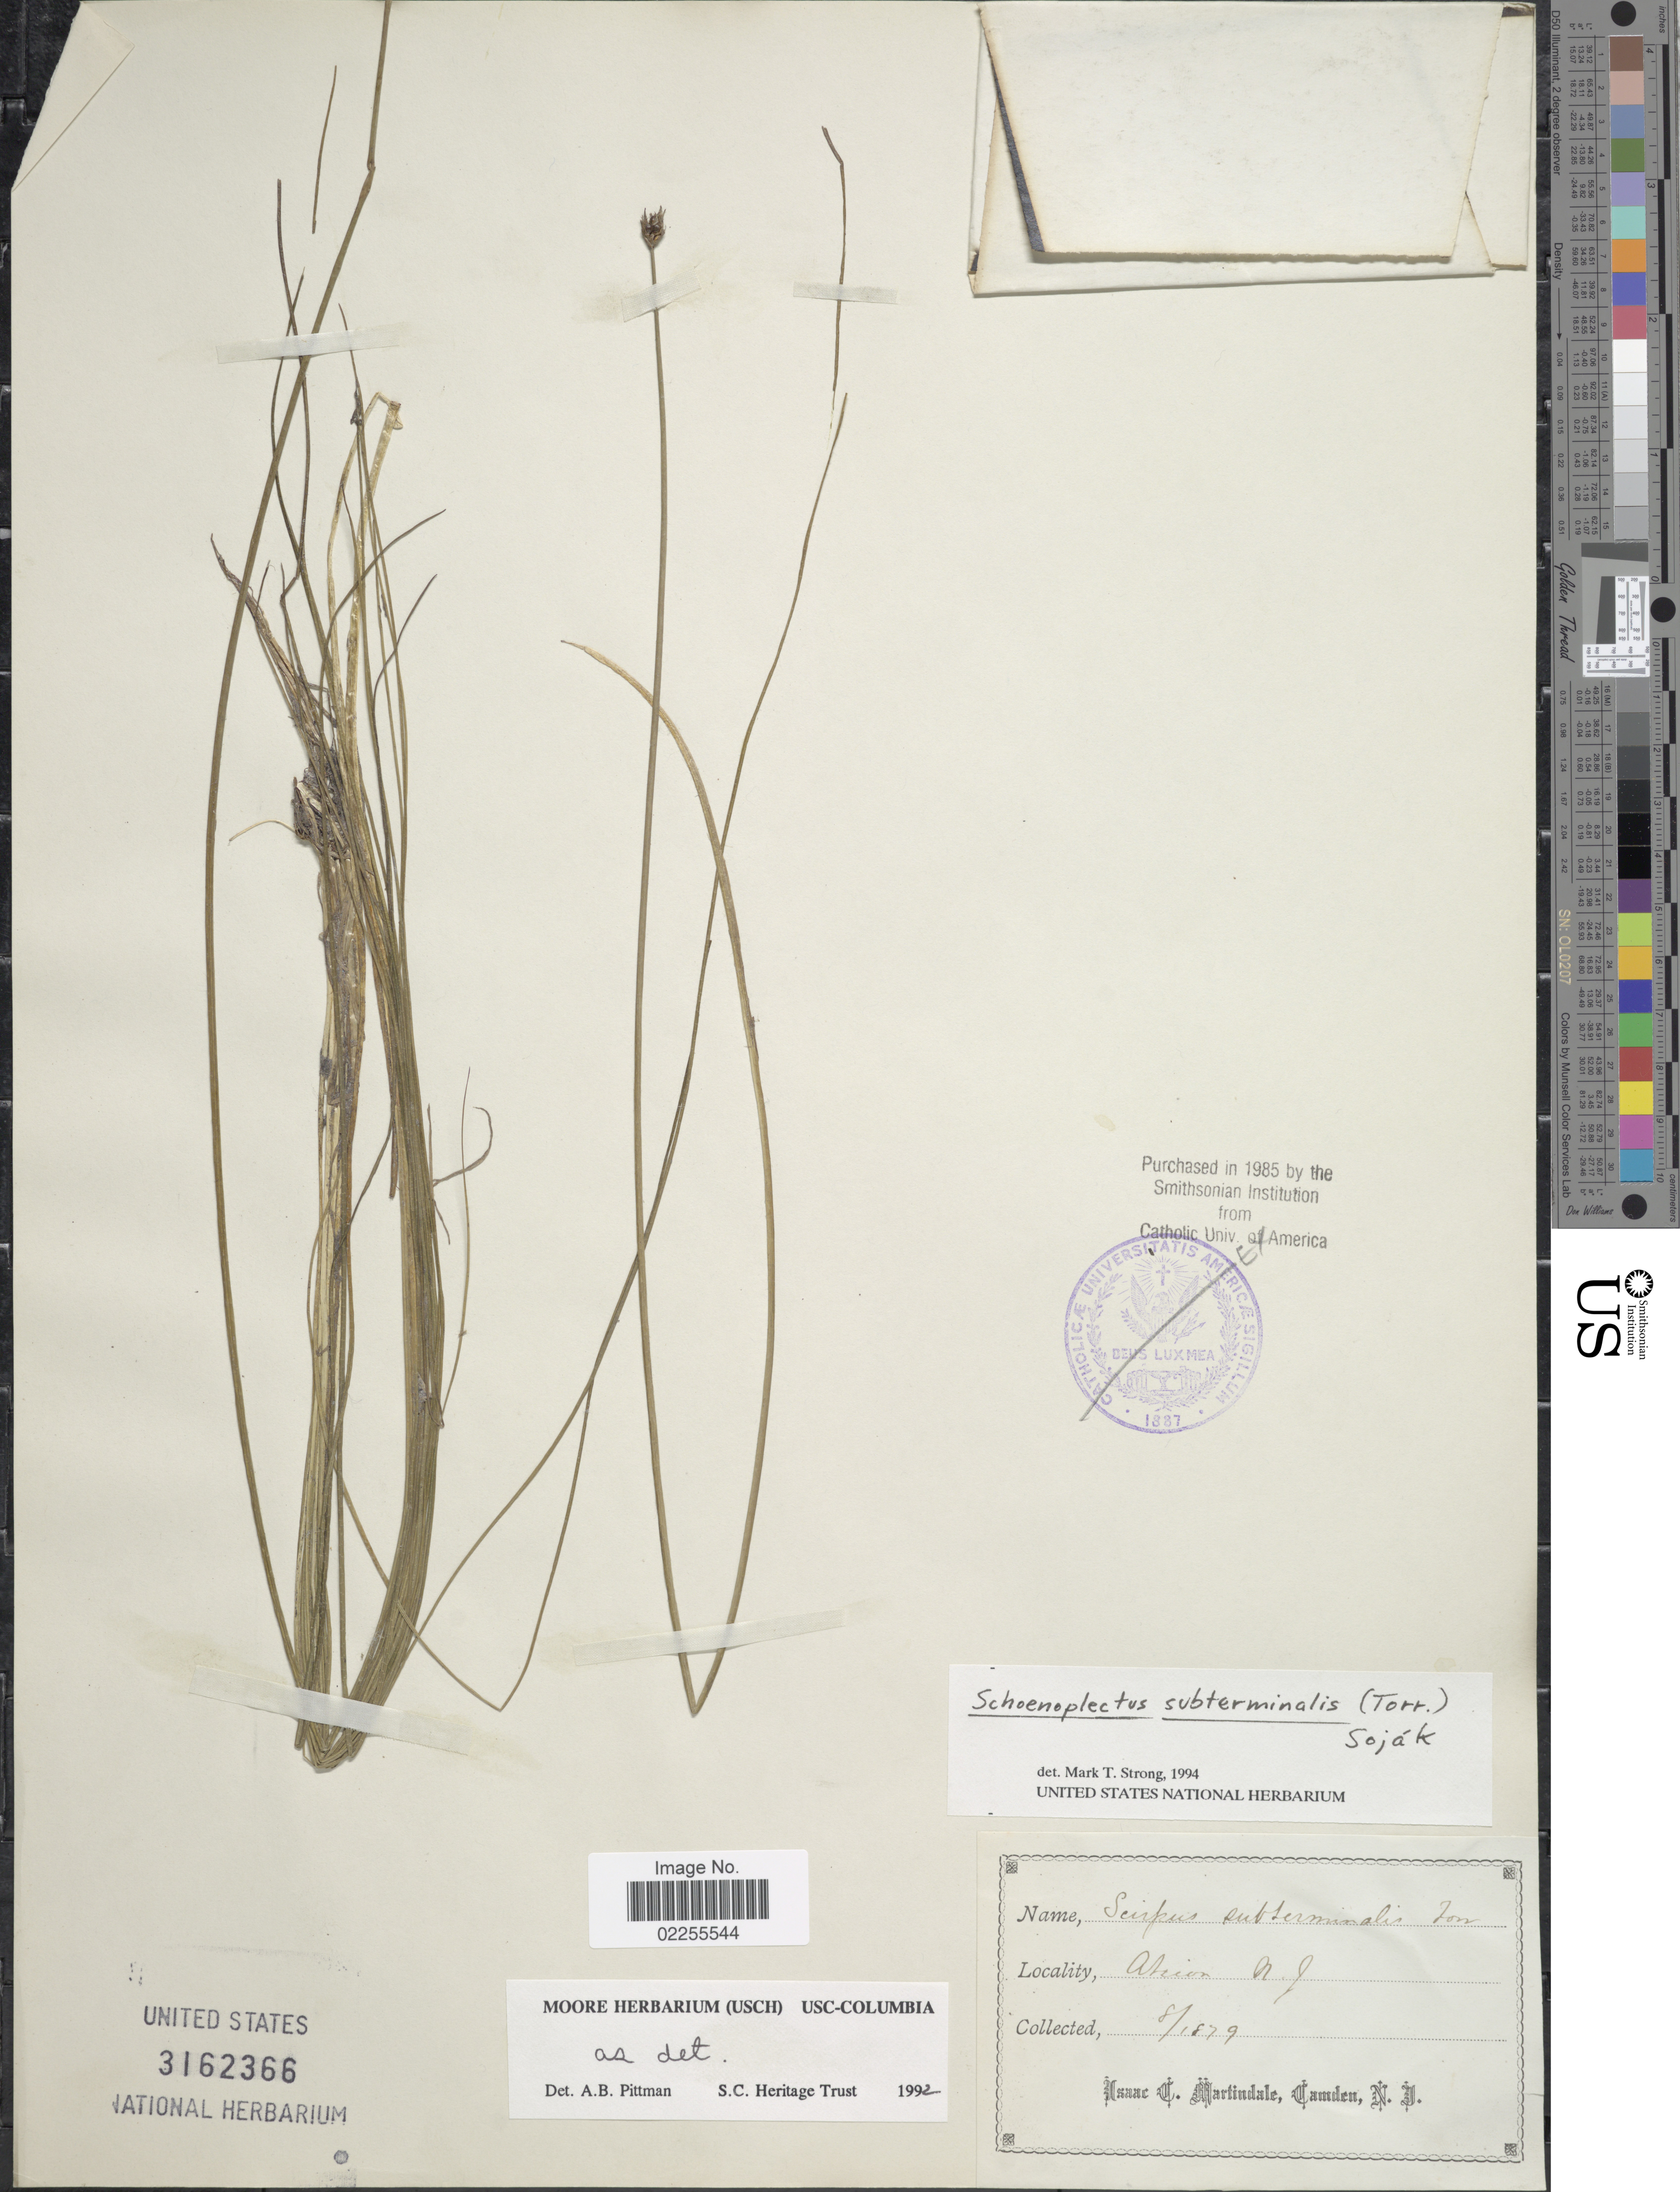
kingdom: Plantae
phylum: Tracheophyta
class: Liliopsida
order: Poales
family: Cyperaceae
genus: Schoenoplectus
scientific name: Schoenoplectus subterminalis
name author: (Torr.) Soják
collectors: I. C. Martindale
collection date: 1879-08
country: United States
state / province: New Jersey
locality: Atsion.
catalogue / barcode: US 3162366